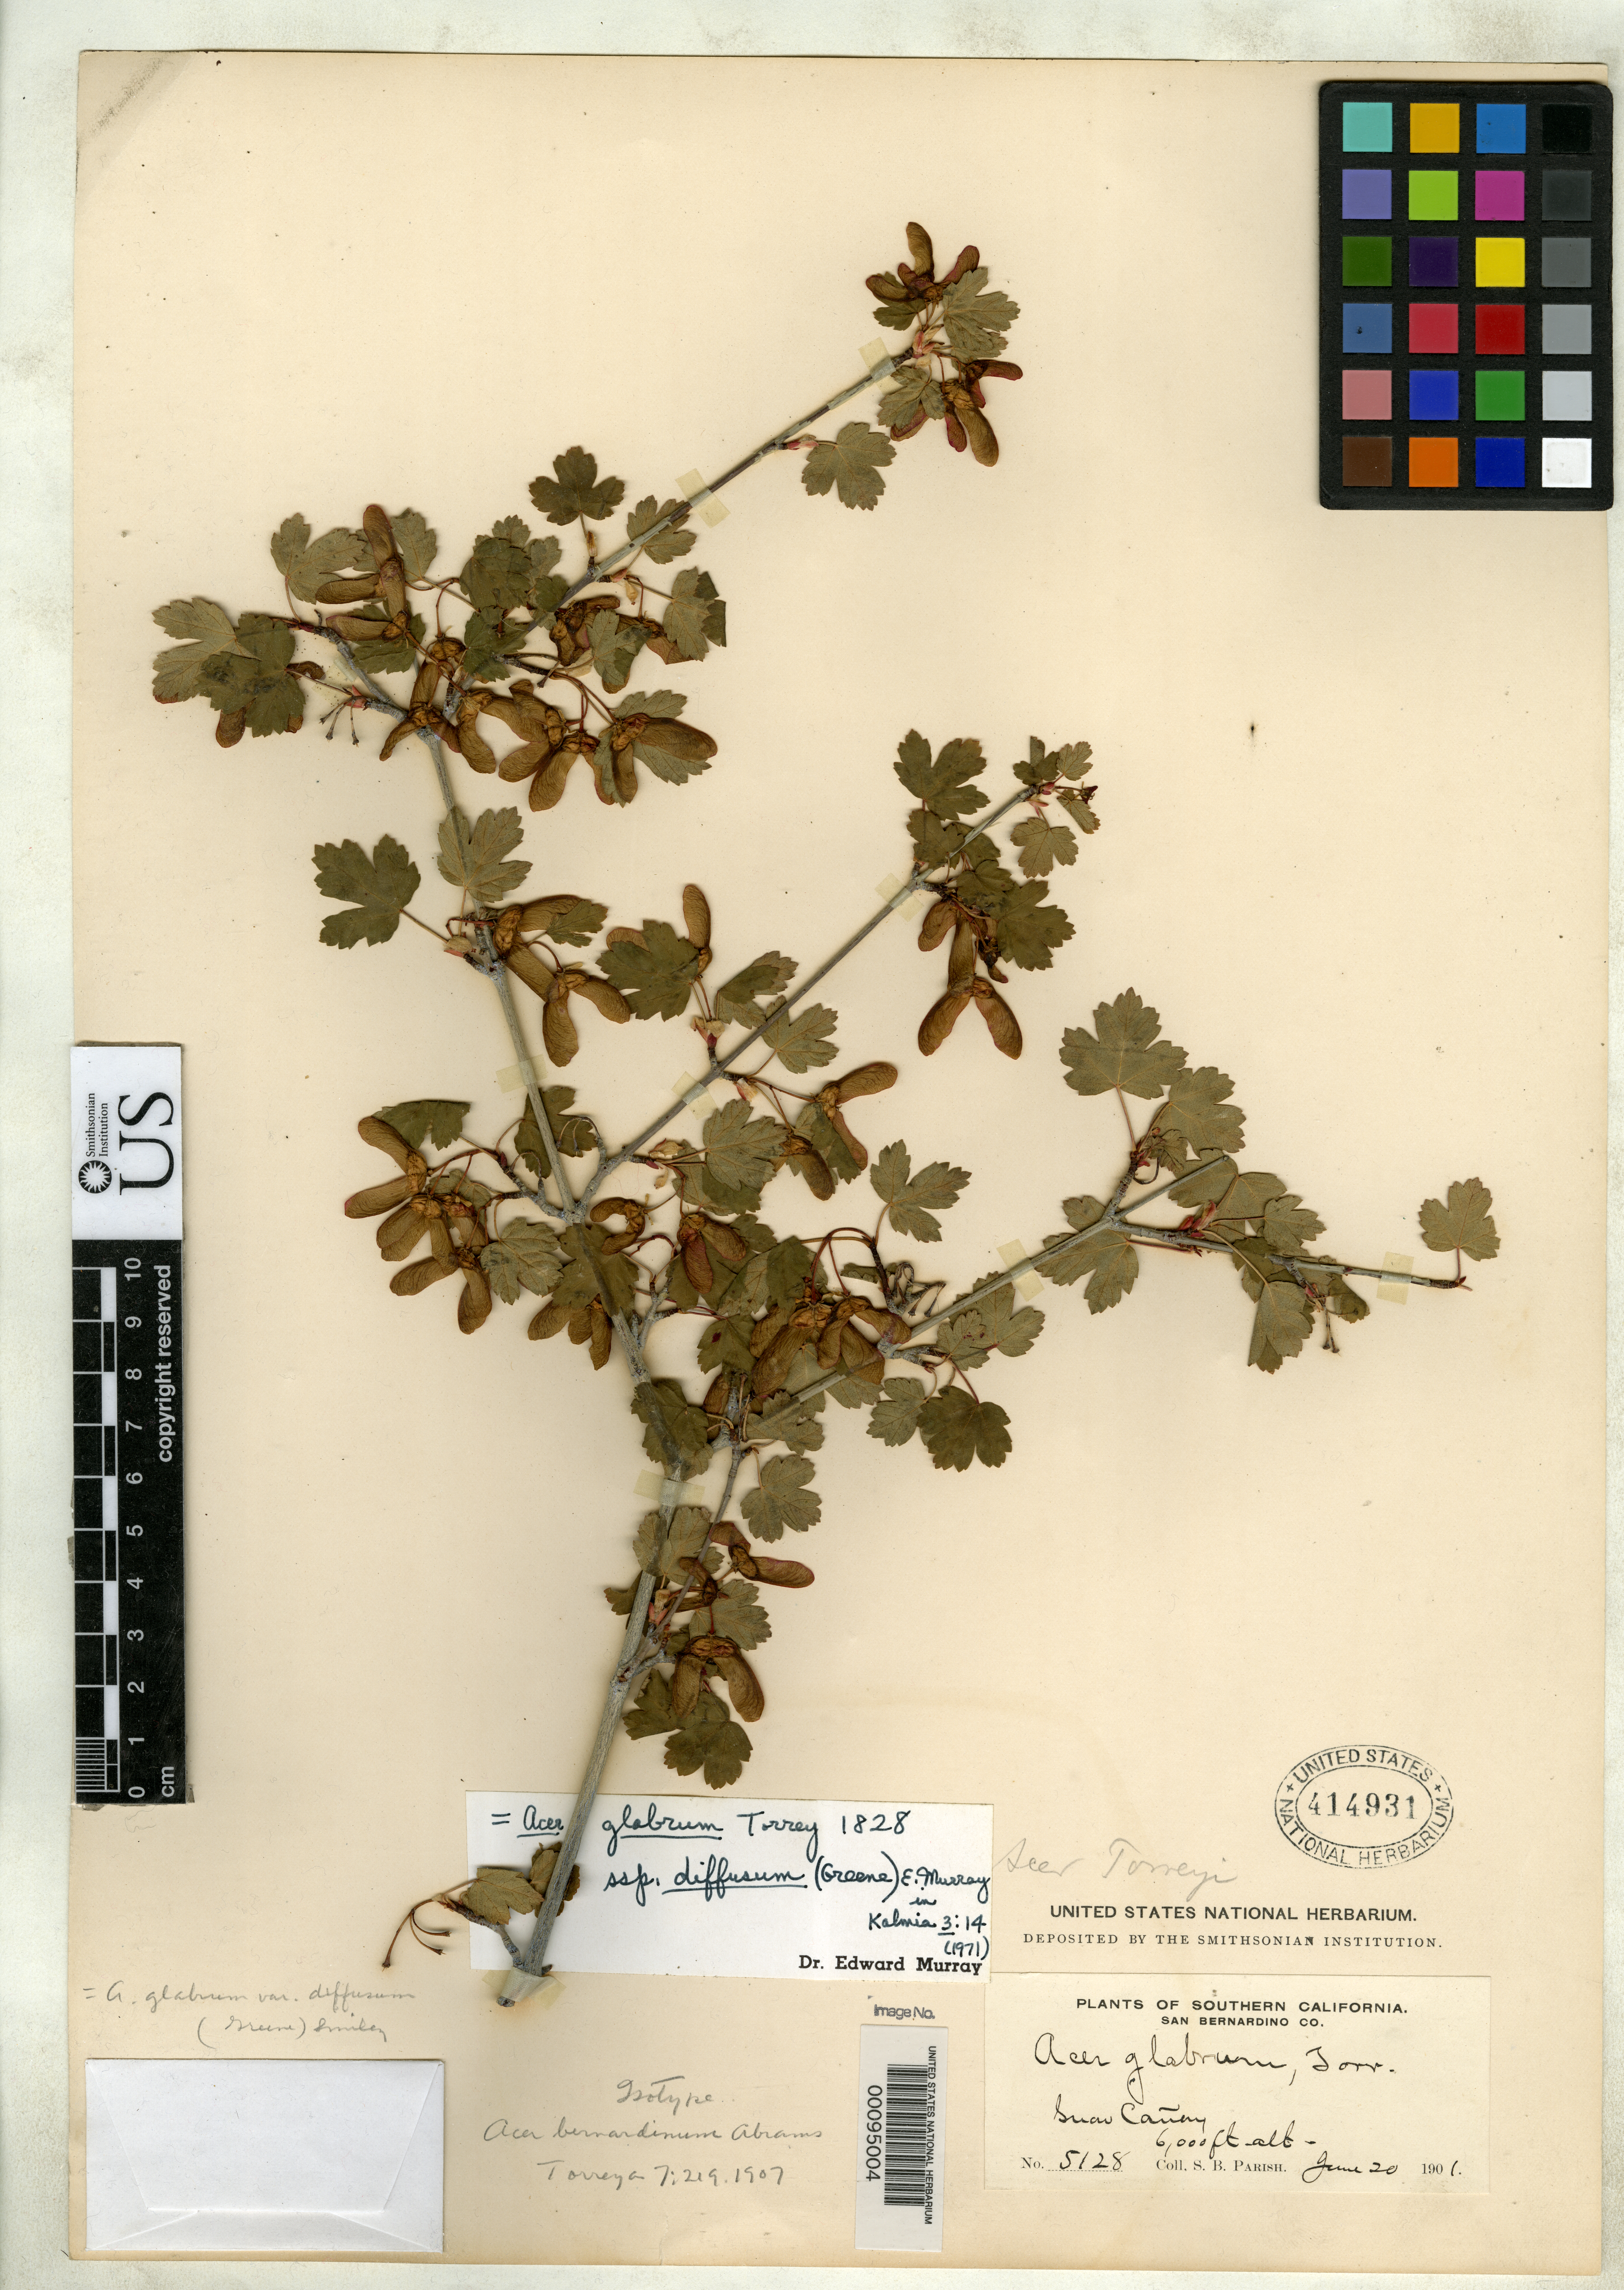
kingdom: Plantae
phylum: Tracheophyta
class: Magnoliopsida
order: Sapindales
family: Sapindaceae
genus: Acer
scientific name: Acer bernardinum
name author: Abrams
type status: Isotype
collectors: S. B. Parish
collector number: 5128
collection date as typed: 20 Jun 1901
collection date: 1901-06-20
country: United States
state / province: California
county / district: San Bernardino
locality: Snow Canon.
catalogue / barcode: US 414931